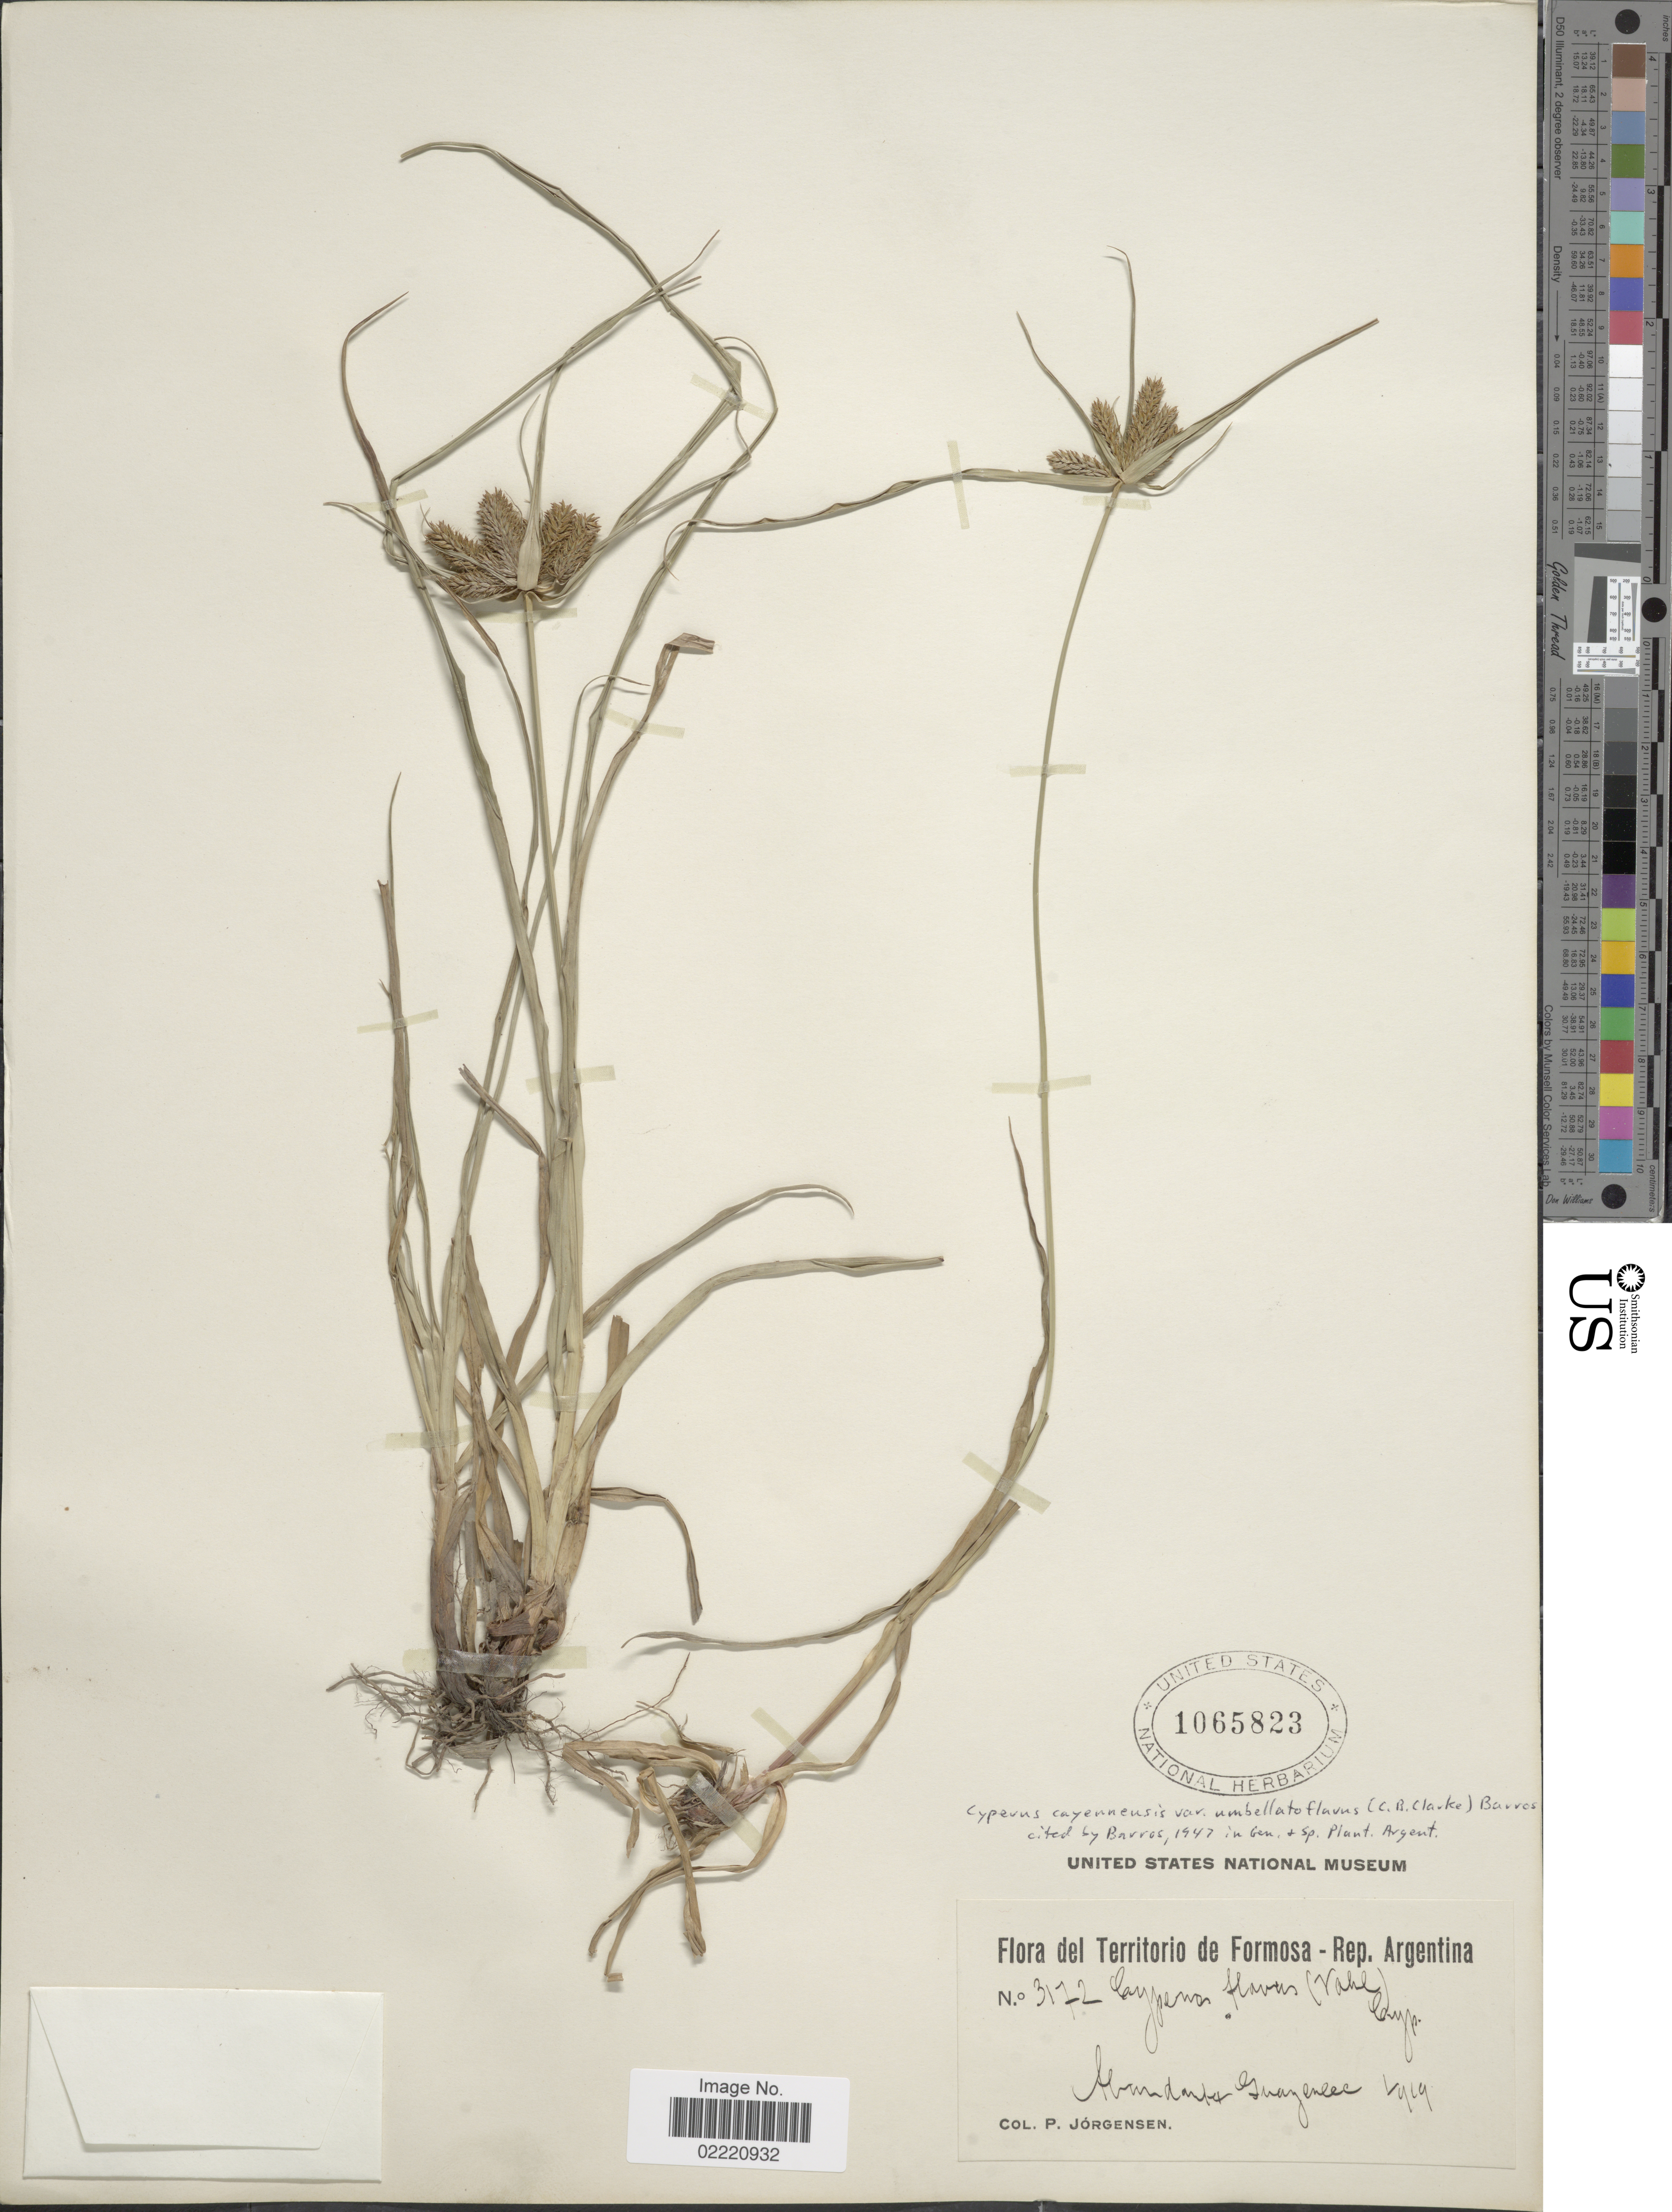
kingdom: Plantae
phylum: Tracheophyta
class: Liliopsida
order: Poales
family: Cyperaceae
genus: Cyperus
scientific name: Cyperus aggregatus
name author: (Willd.) Endl.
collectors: P. Jörgensen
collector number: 3172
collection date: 1919-01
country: Argentina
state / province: Formosa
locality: Territorio de Formosa, abundant Guaycolec.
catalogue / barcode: US 1065823